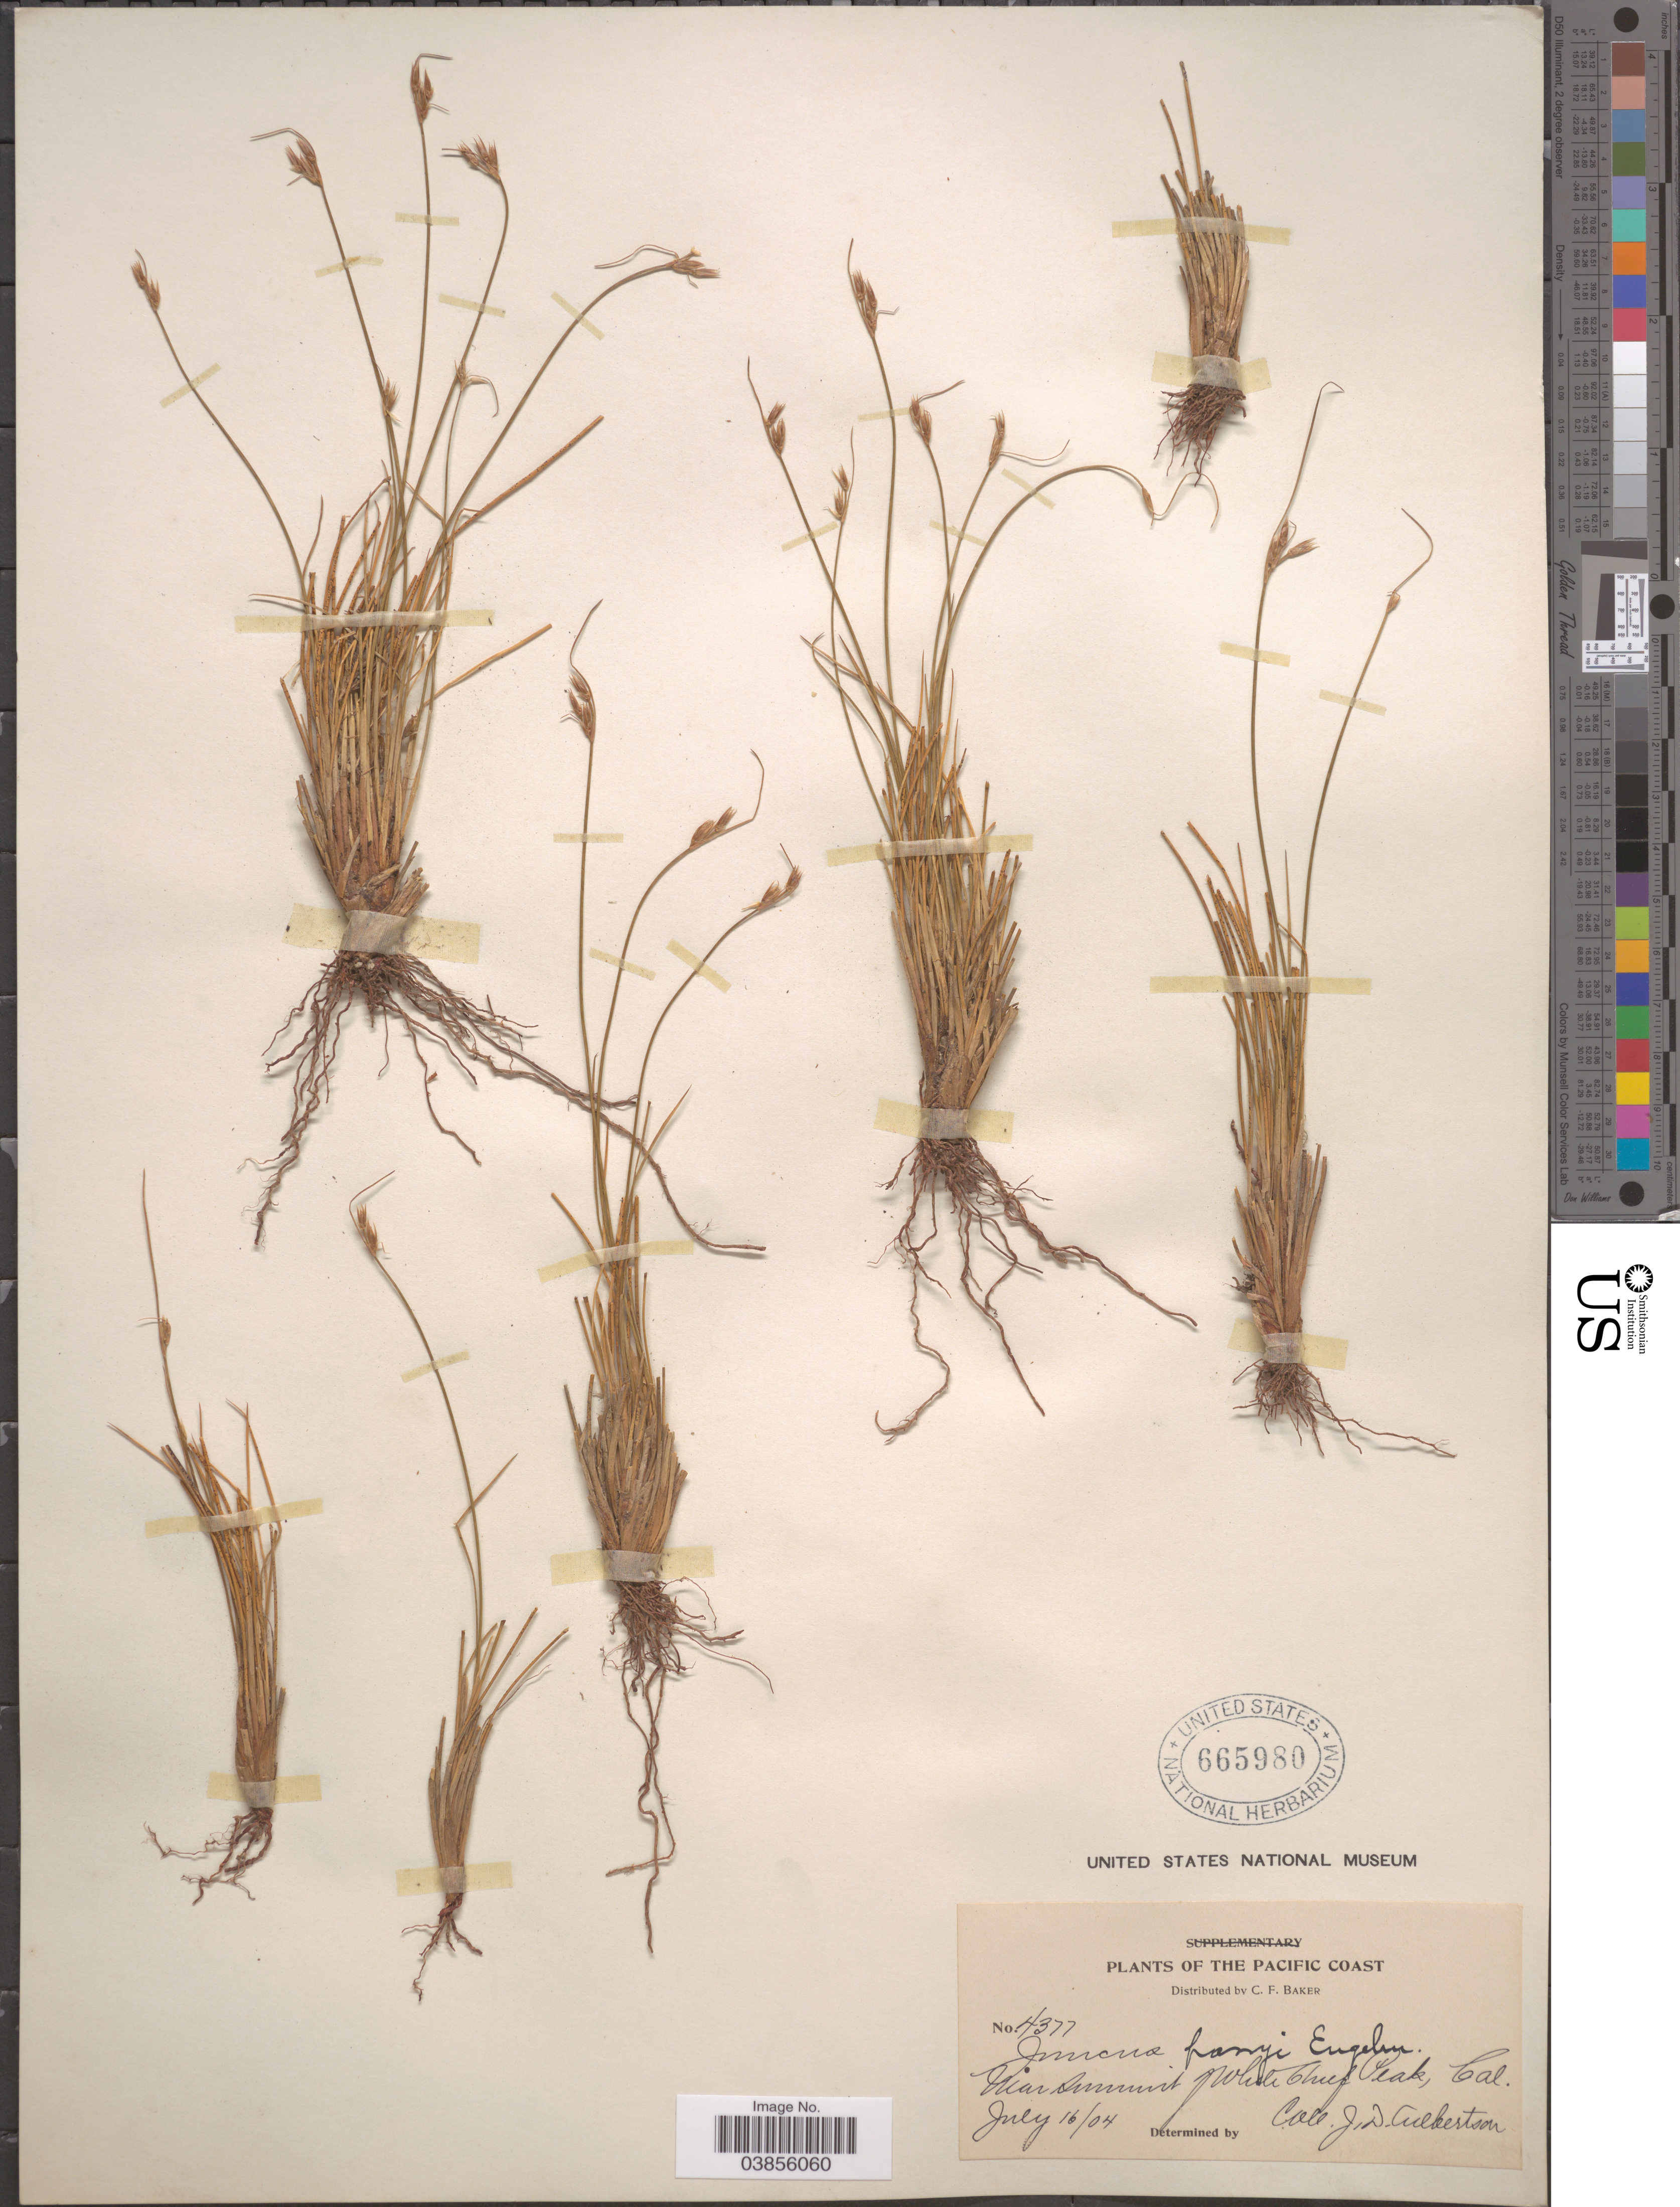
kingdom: Plantae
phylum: Tracheophyta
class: Liliopsida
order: Poales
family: Juncaceae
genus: Juncus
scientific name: Juncus parryi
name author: Engelm.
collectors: J. Culbertson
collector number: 4377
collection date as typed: Transcribed d/m/y: 16/7/4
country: United States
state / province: California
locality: The Pacific Coast. Near summit of White Chief Peak.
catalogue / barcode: US 665980